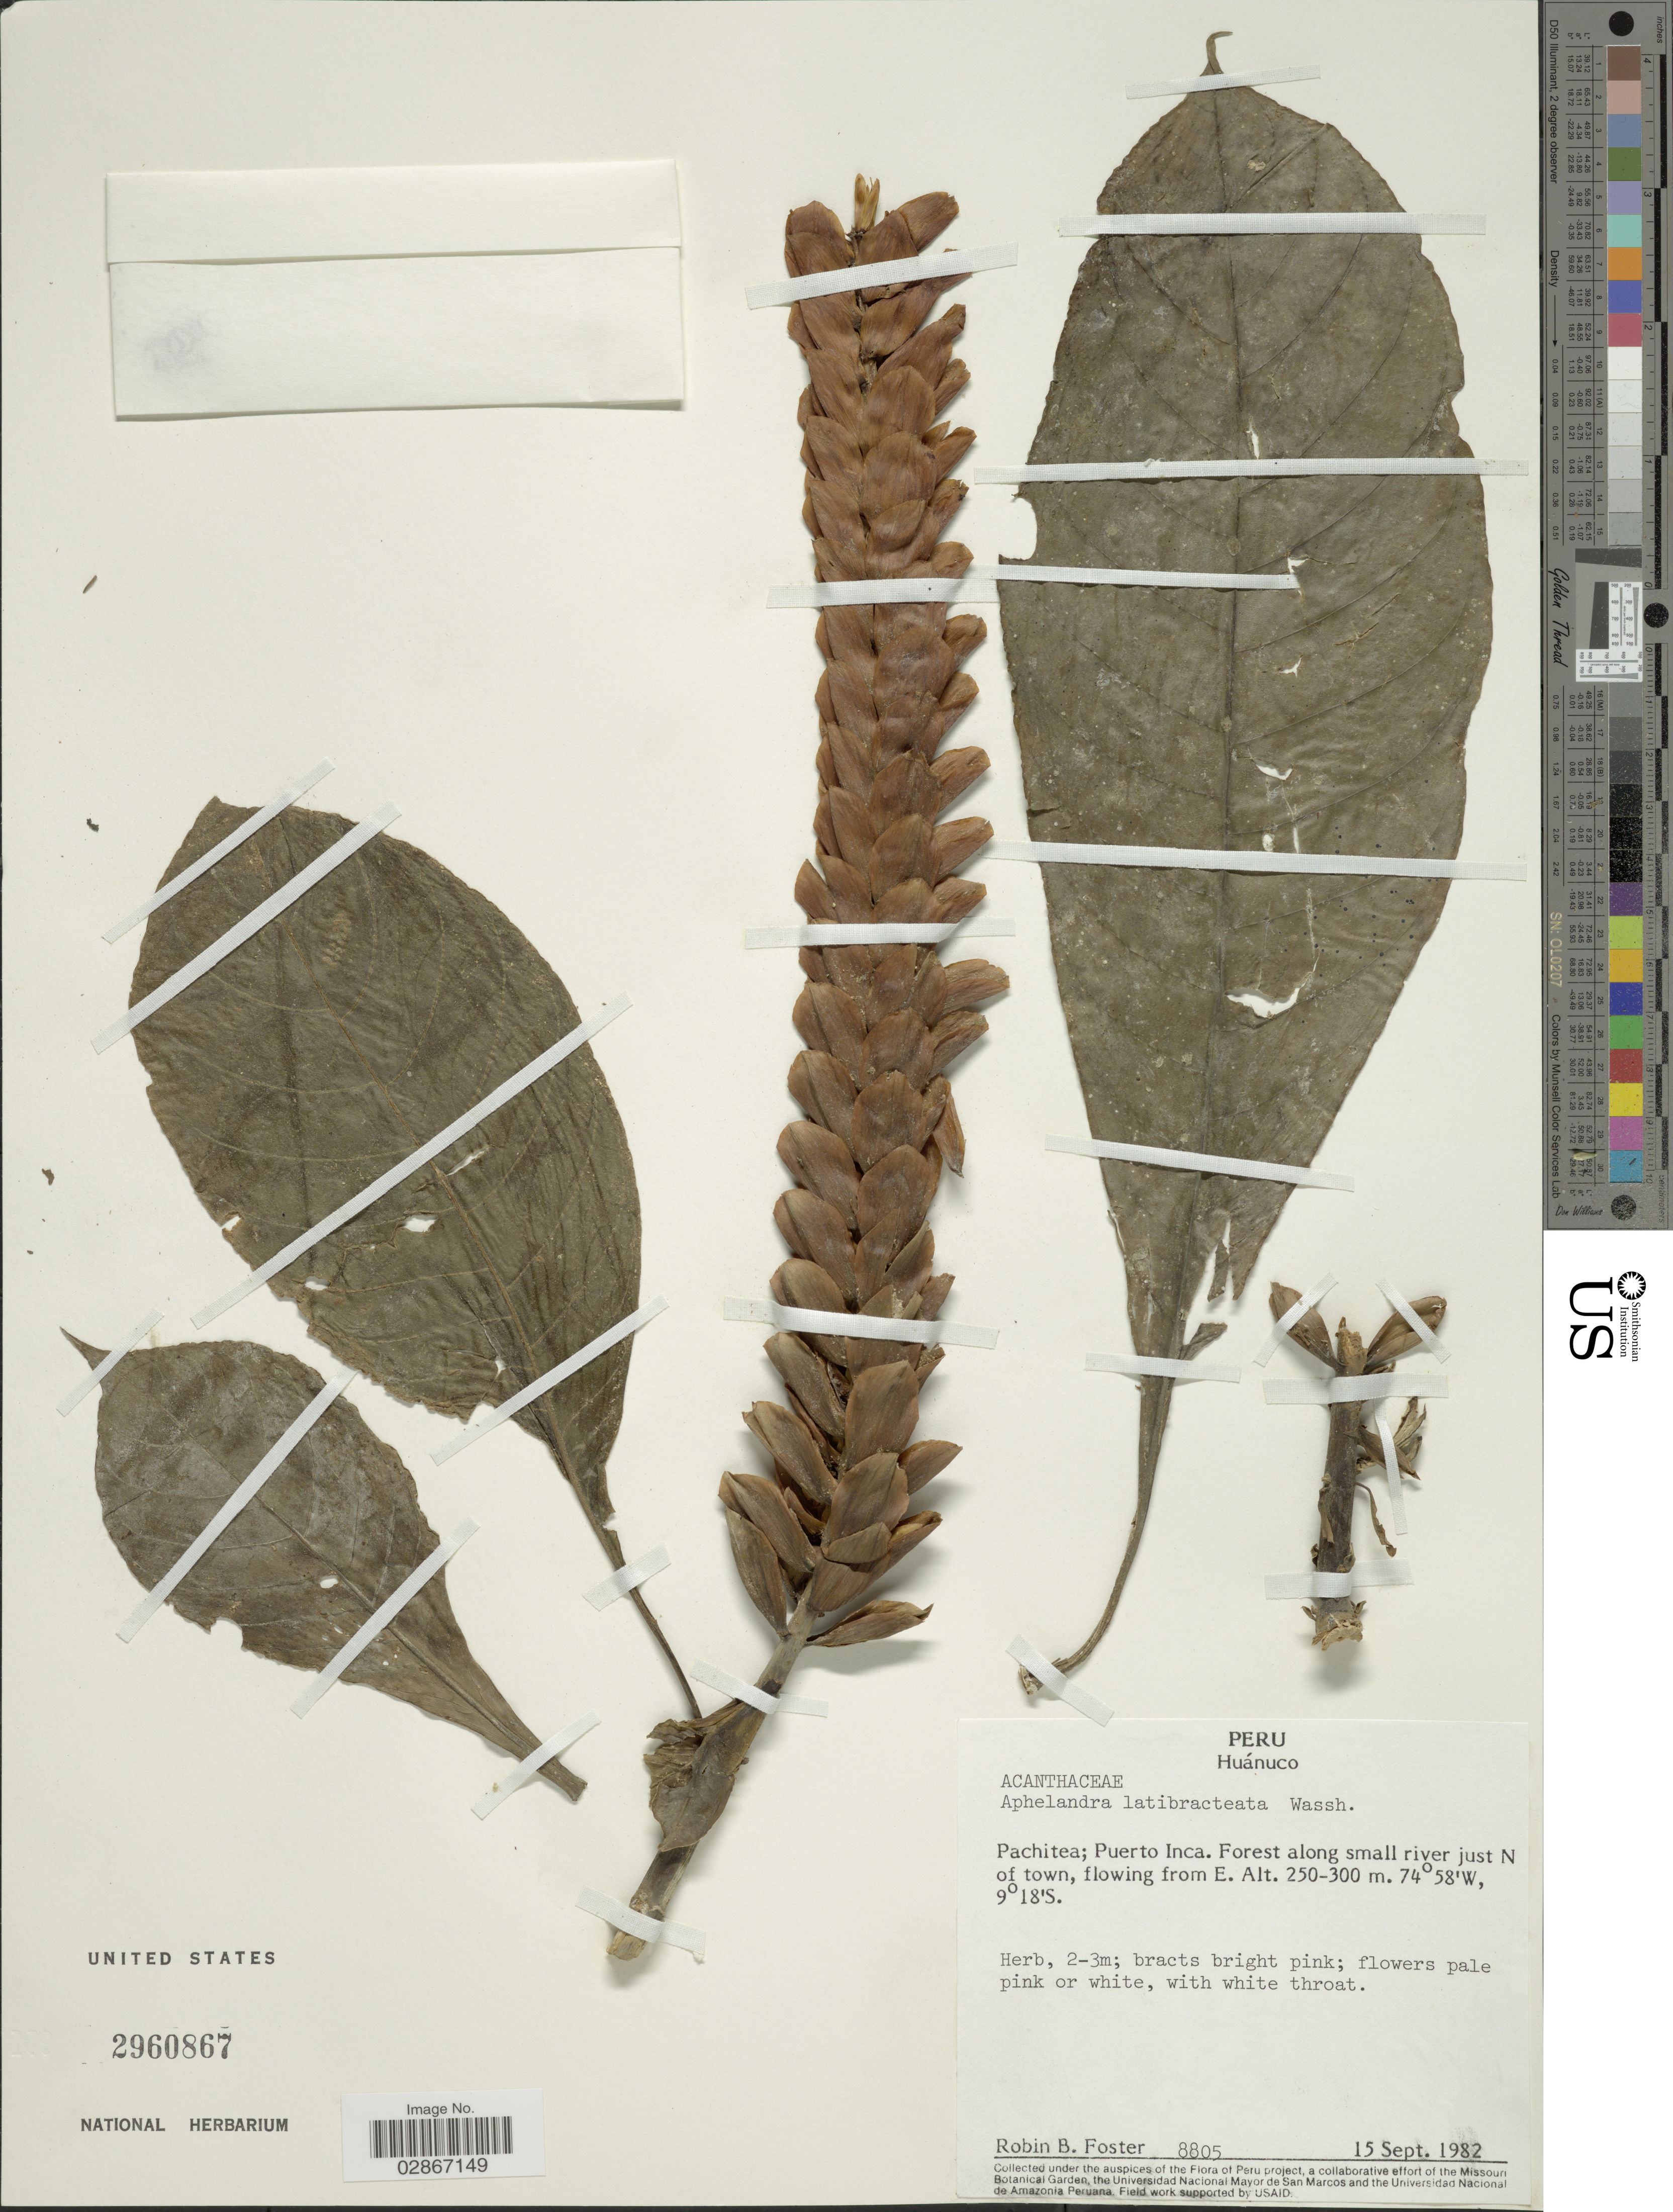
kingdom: Plantae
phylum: Tracheophyta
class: Magnoliopsida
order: Lamiales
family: Acanthaceae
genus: Aphelandra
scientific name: Aphelandra latibracteata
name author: Wassh.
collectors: R. B. Foster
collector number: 8805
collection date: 1982-09-15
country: Peru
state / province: Huánuco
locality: Pachitea; Puerto Inca. Forest along small river just N of town, flowing from E.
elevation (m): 250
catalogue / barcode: US 2960867